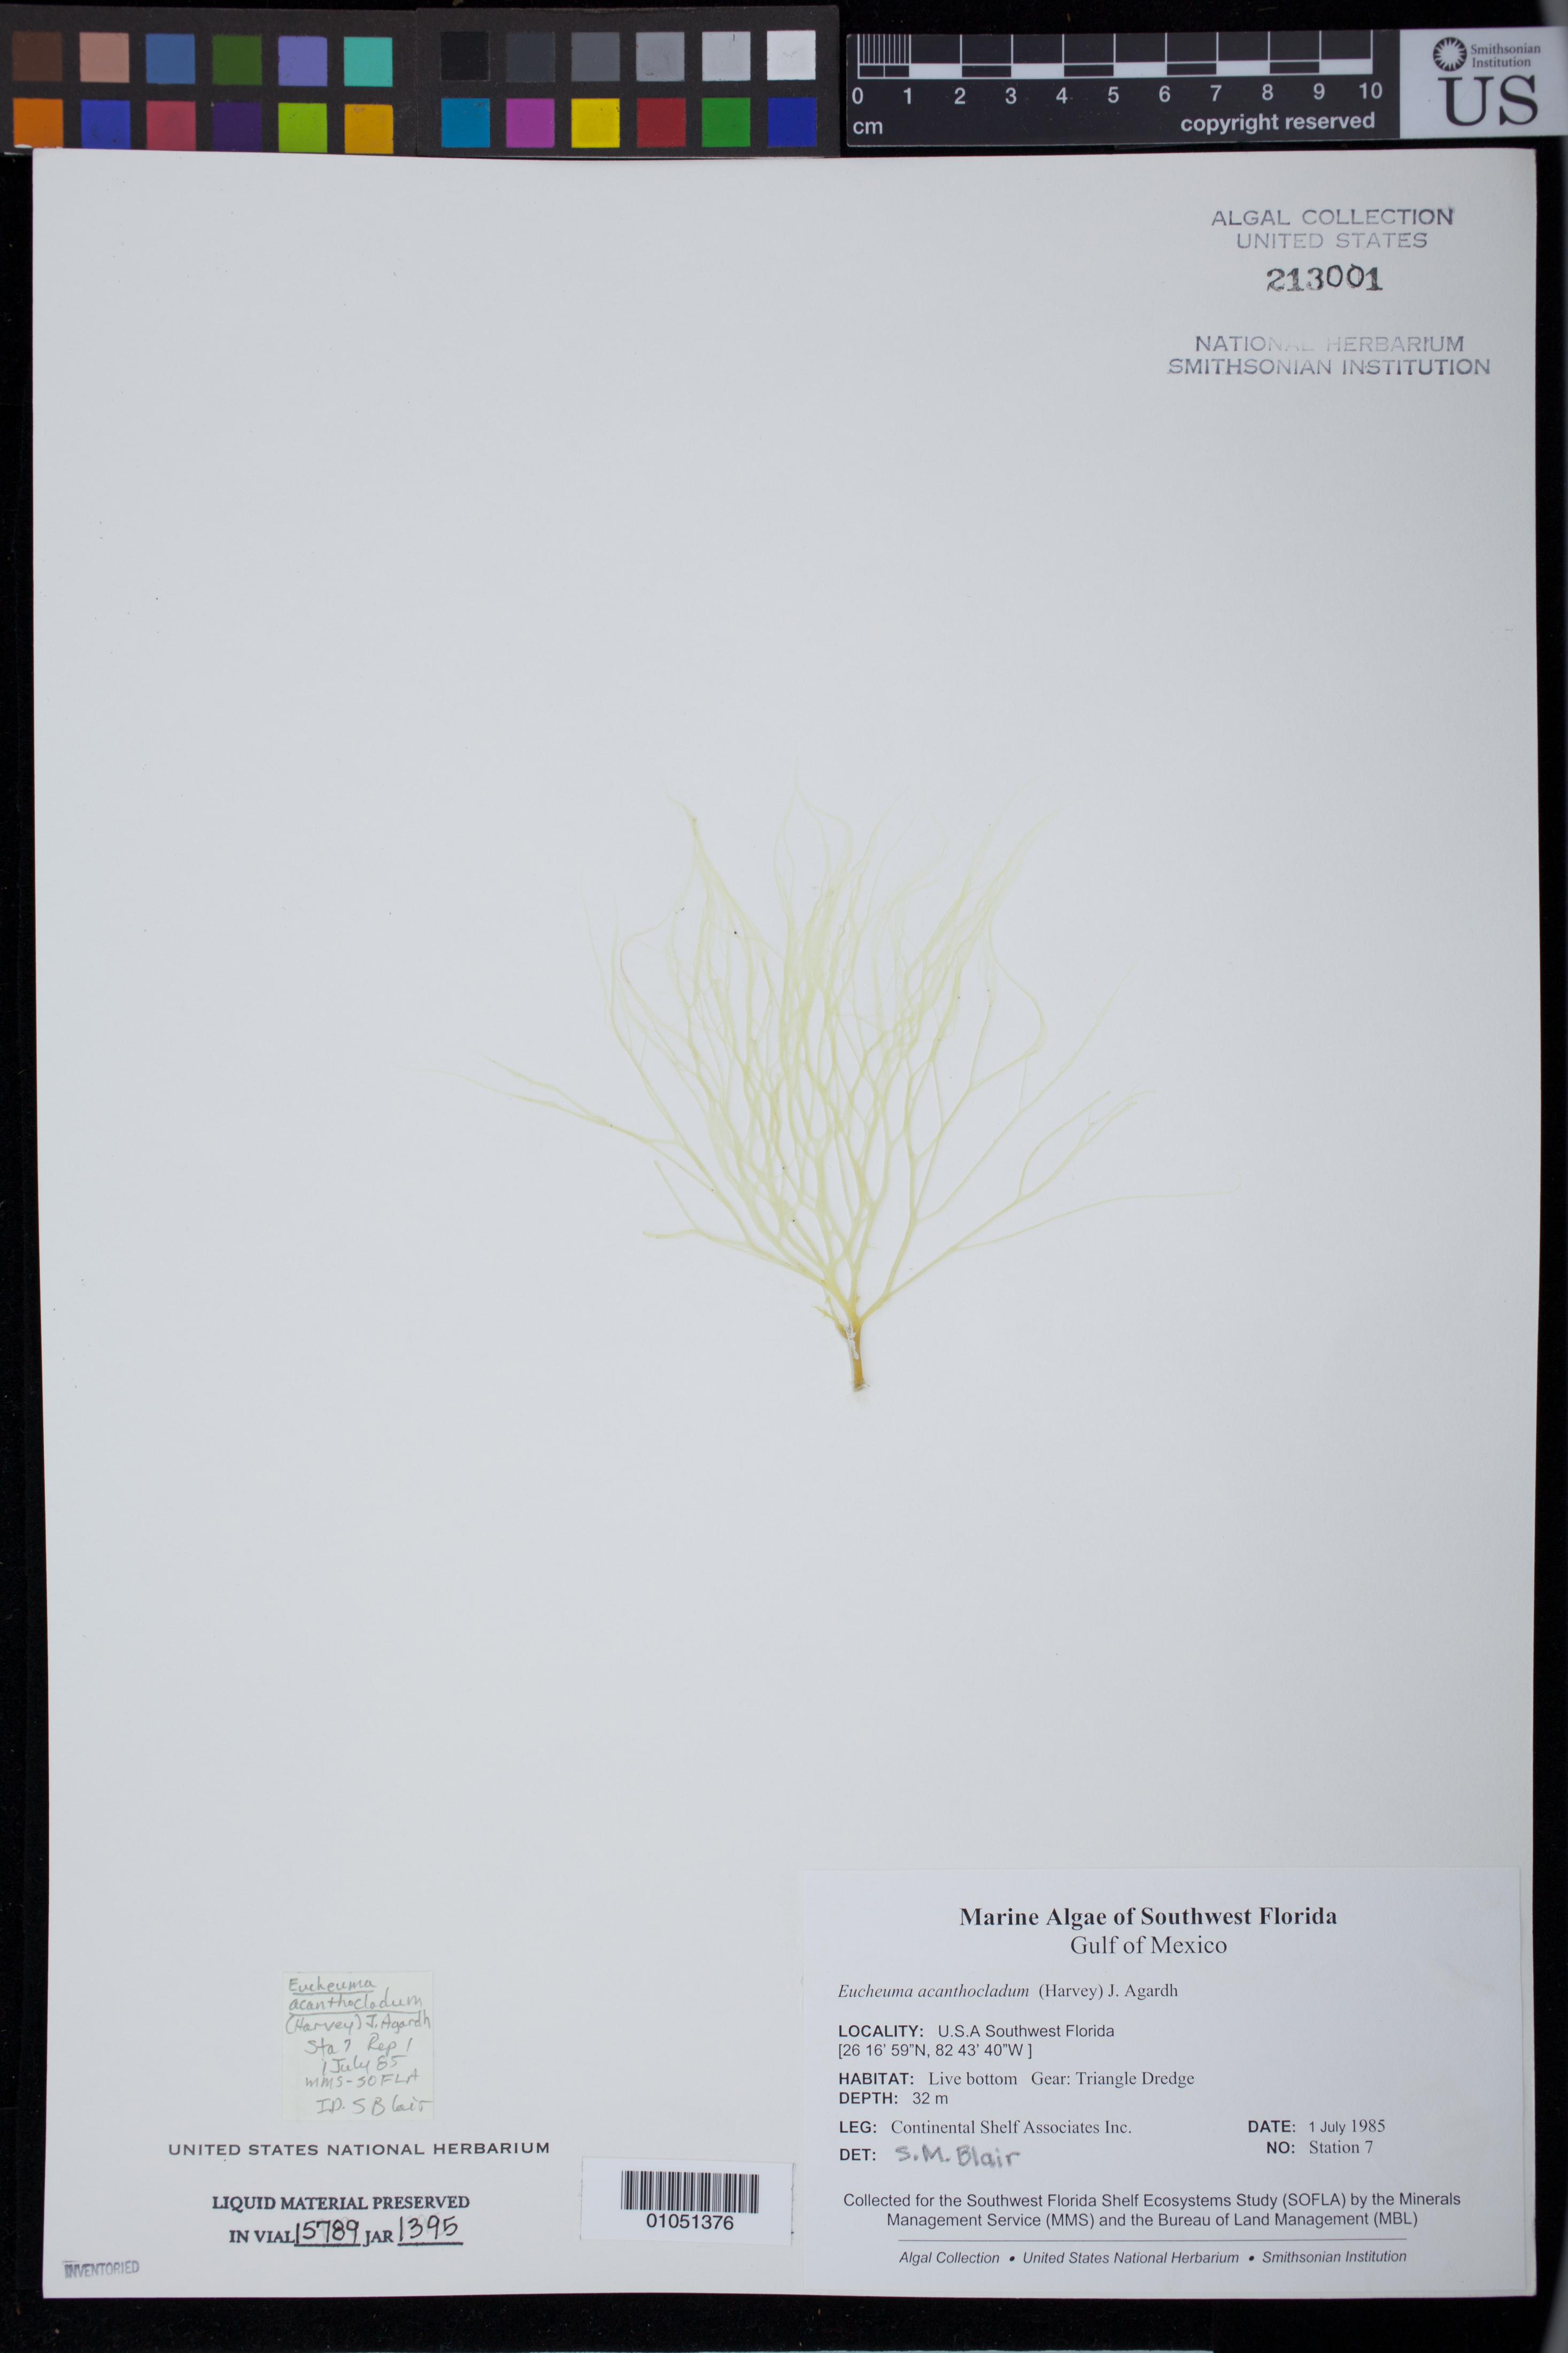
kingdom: Plantae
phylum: Rhodophyta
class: Florideophyceae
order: Gigartinales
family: Solieriaceae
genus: Meristotheca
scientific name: Meristotheca gelidium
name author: (J. Agardh) E.J. Faye & Masuda in E.J. Faye et al.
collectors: Continental Shelf Associates Inc.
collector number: Station 7 Repl 1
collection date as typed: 01 Jul 1985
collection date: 1985-07-01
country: United States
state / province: Florida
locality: Gulf of Mexico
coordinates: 26 16'59"N, 82 43'40"W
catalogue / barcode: US 213001